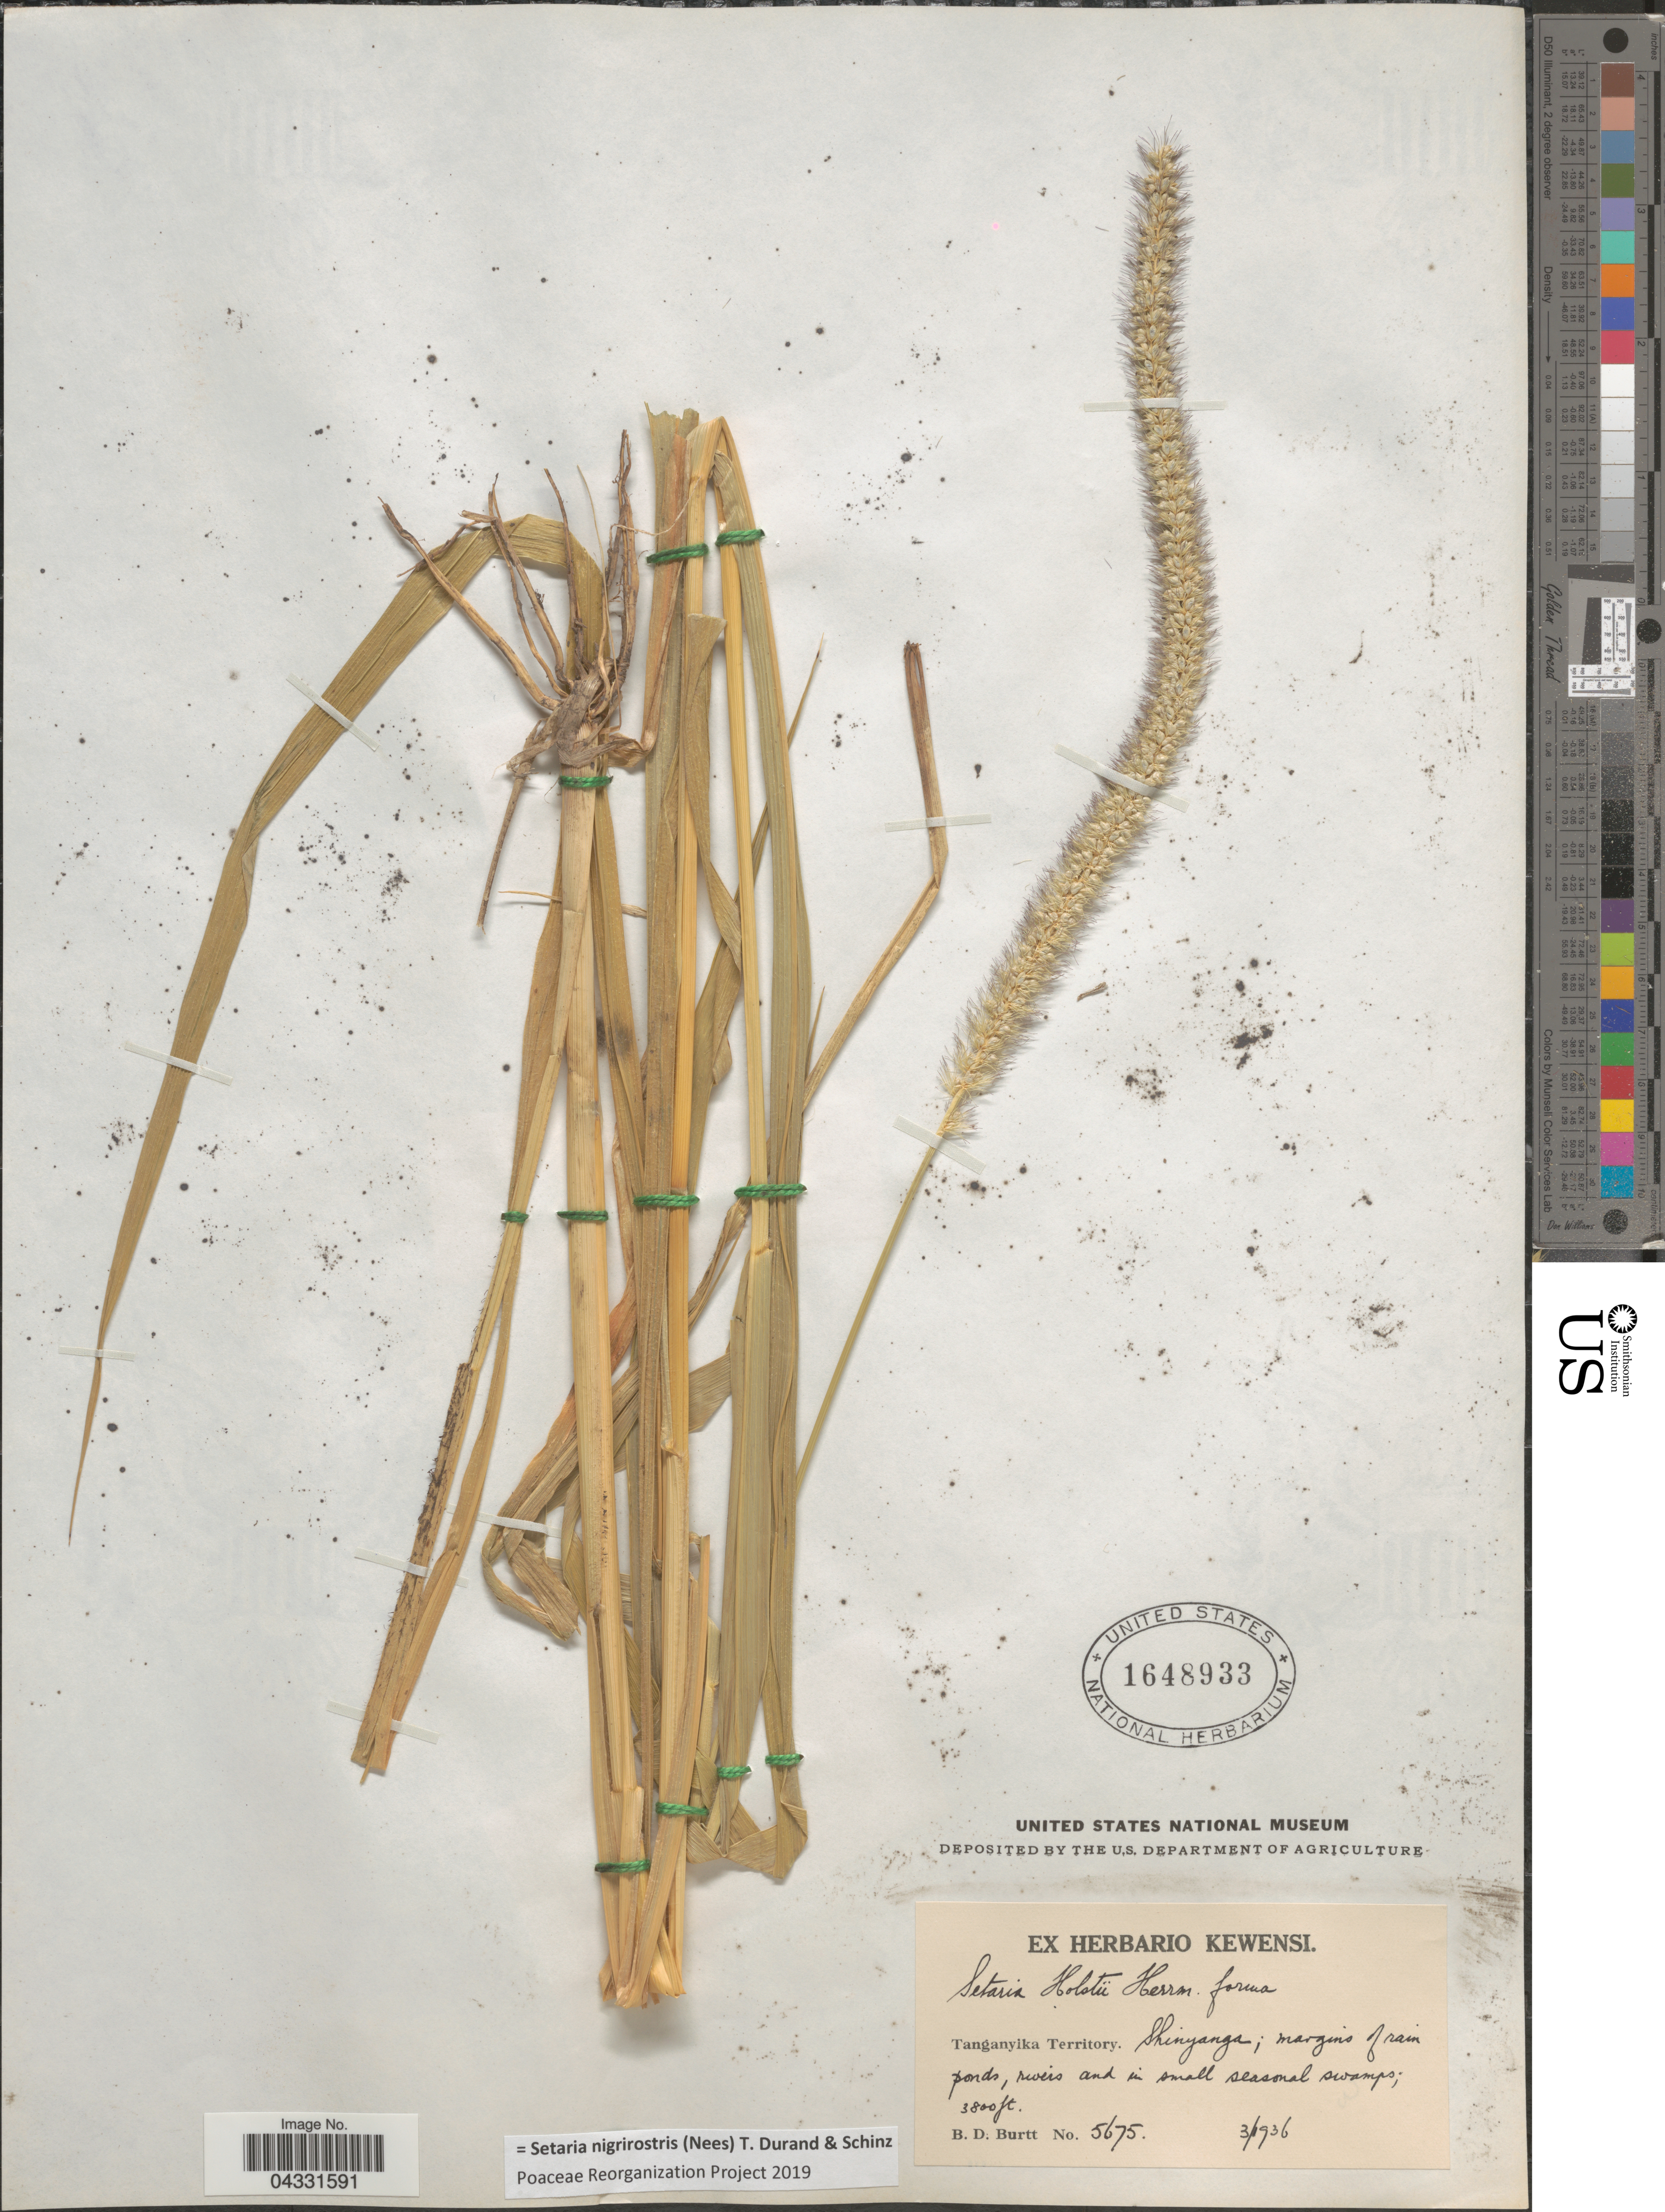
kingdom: Plantae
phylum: Tracheophyta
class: Liliopsida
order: Poales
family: Poaceae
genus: Setaria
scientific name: Setaria nigrirostris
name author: (Nees) Durand & Schinz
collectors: B. D. Burtt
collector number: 5675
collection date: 1936-03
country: Tanzania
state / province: Shinyanga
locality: Tanganyika Territory: Shinyanga; margins of rain ponds, rivers and in small seasonal swamps.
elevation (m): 1158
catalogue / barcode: US 1648933